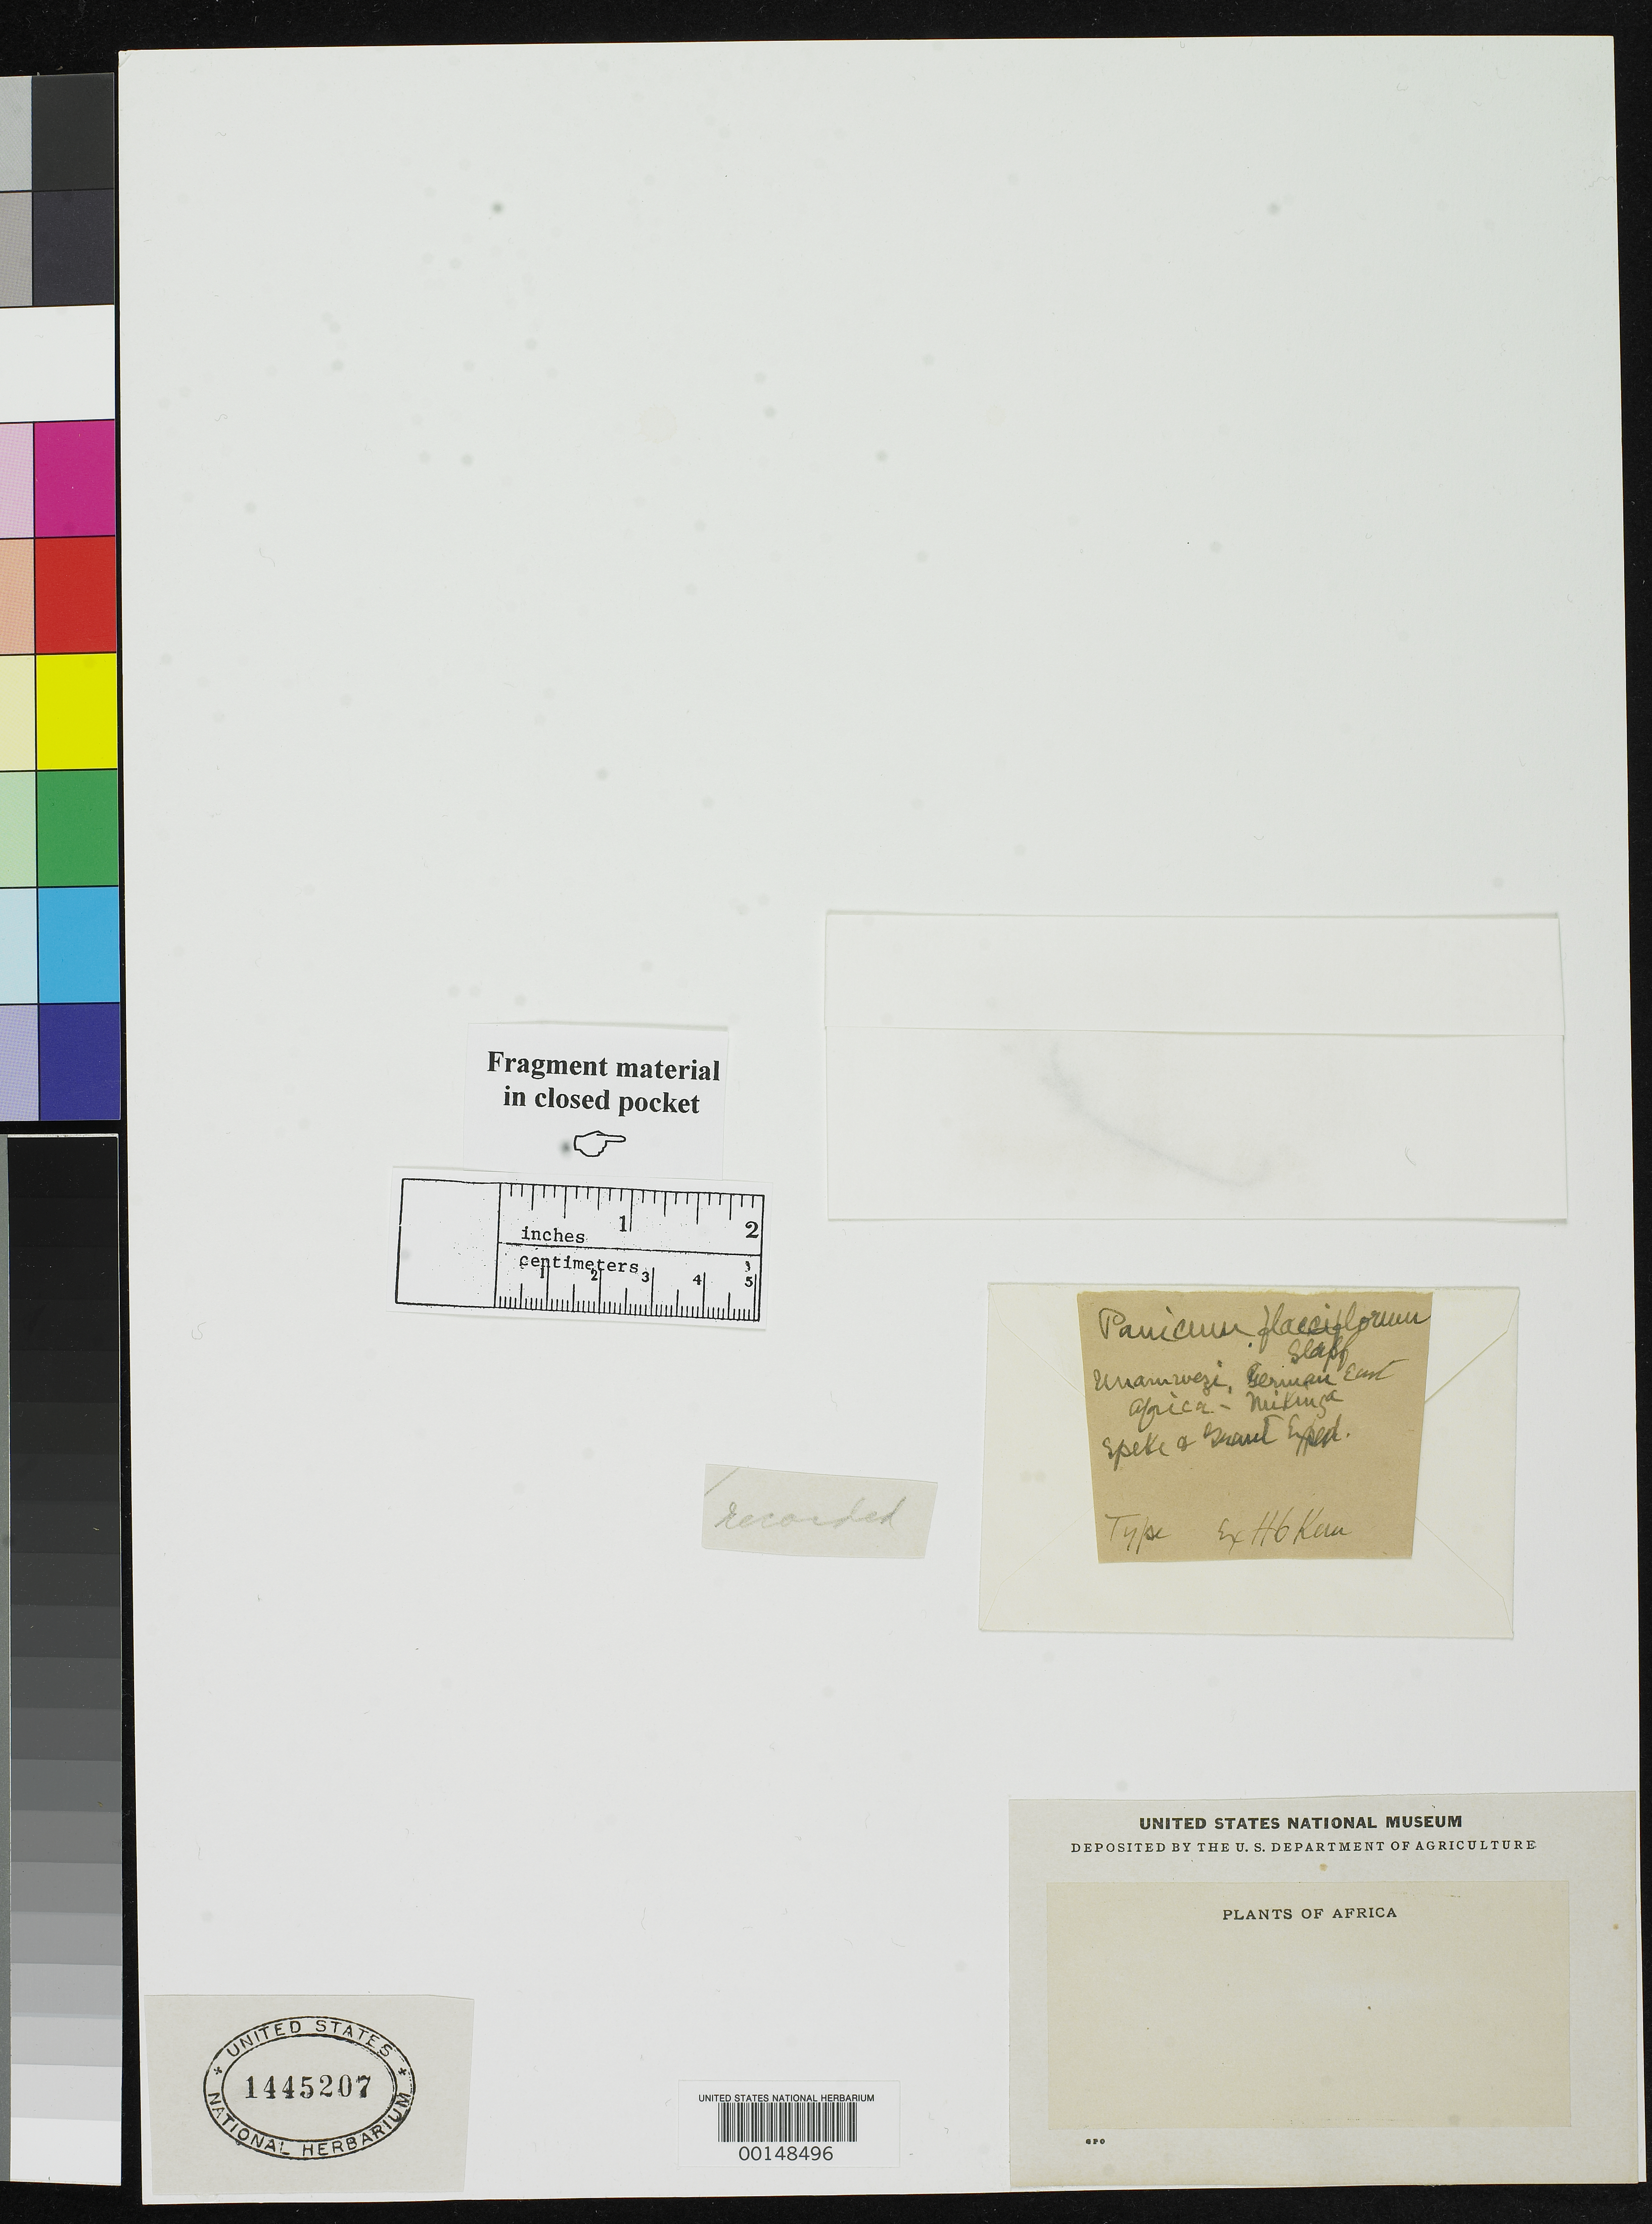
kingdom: Plantae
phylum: Tracheophyta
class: Liliopsida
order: Poales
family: Poaceae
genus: Panicum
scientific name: Panicum flacciflorum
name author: Stapf in Prain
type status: Type Fragment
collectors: J. Grant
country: Tanzania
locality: Unyamwezi, Mikinga.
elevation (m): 1158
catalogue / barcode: US 1445207